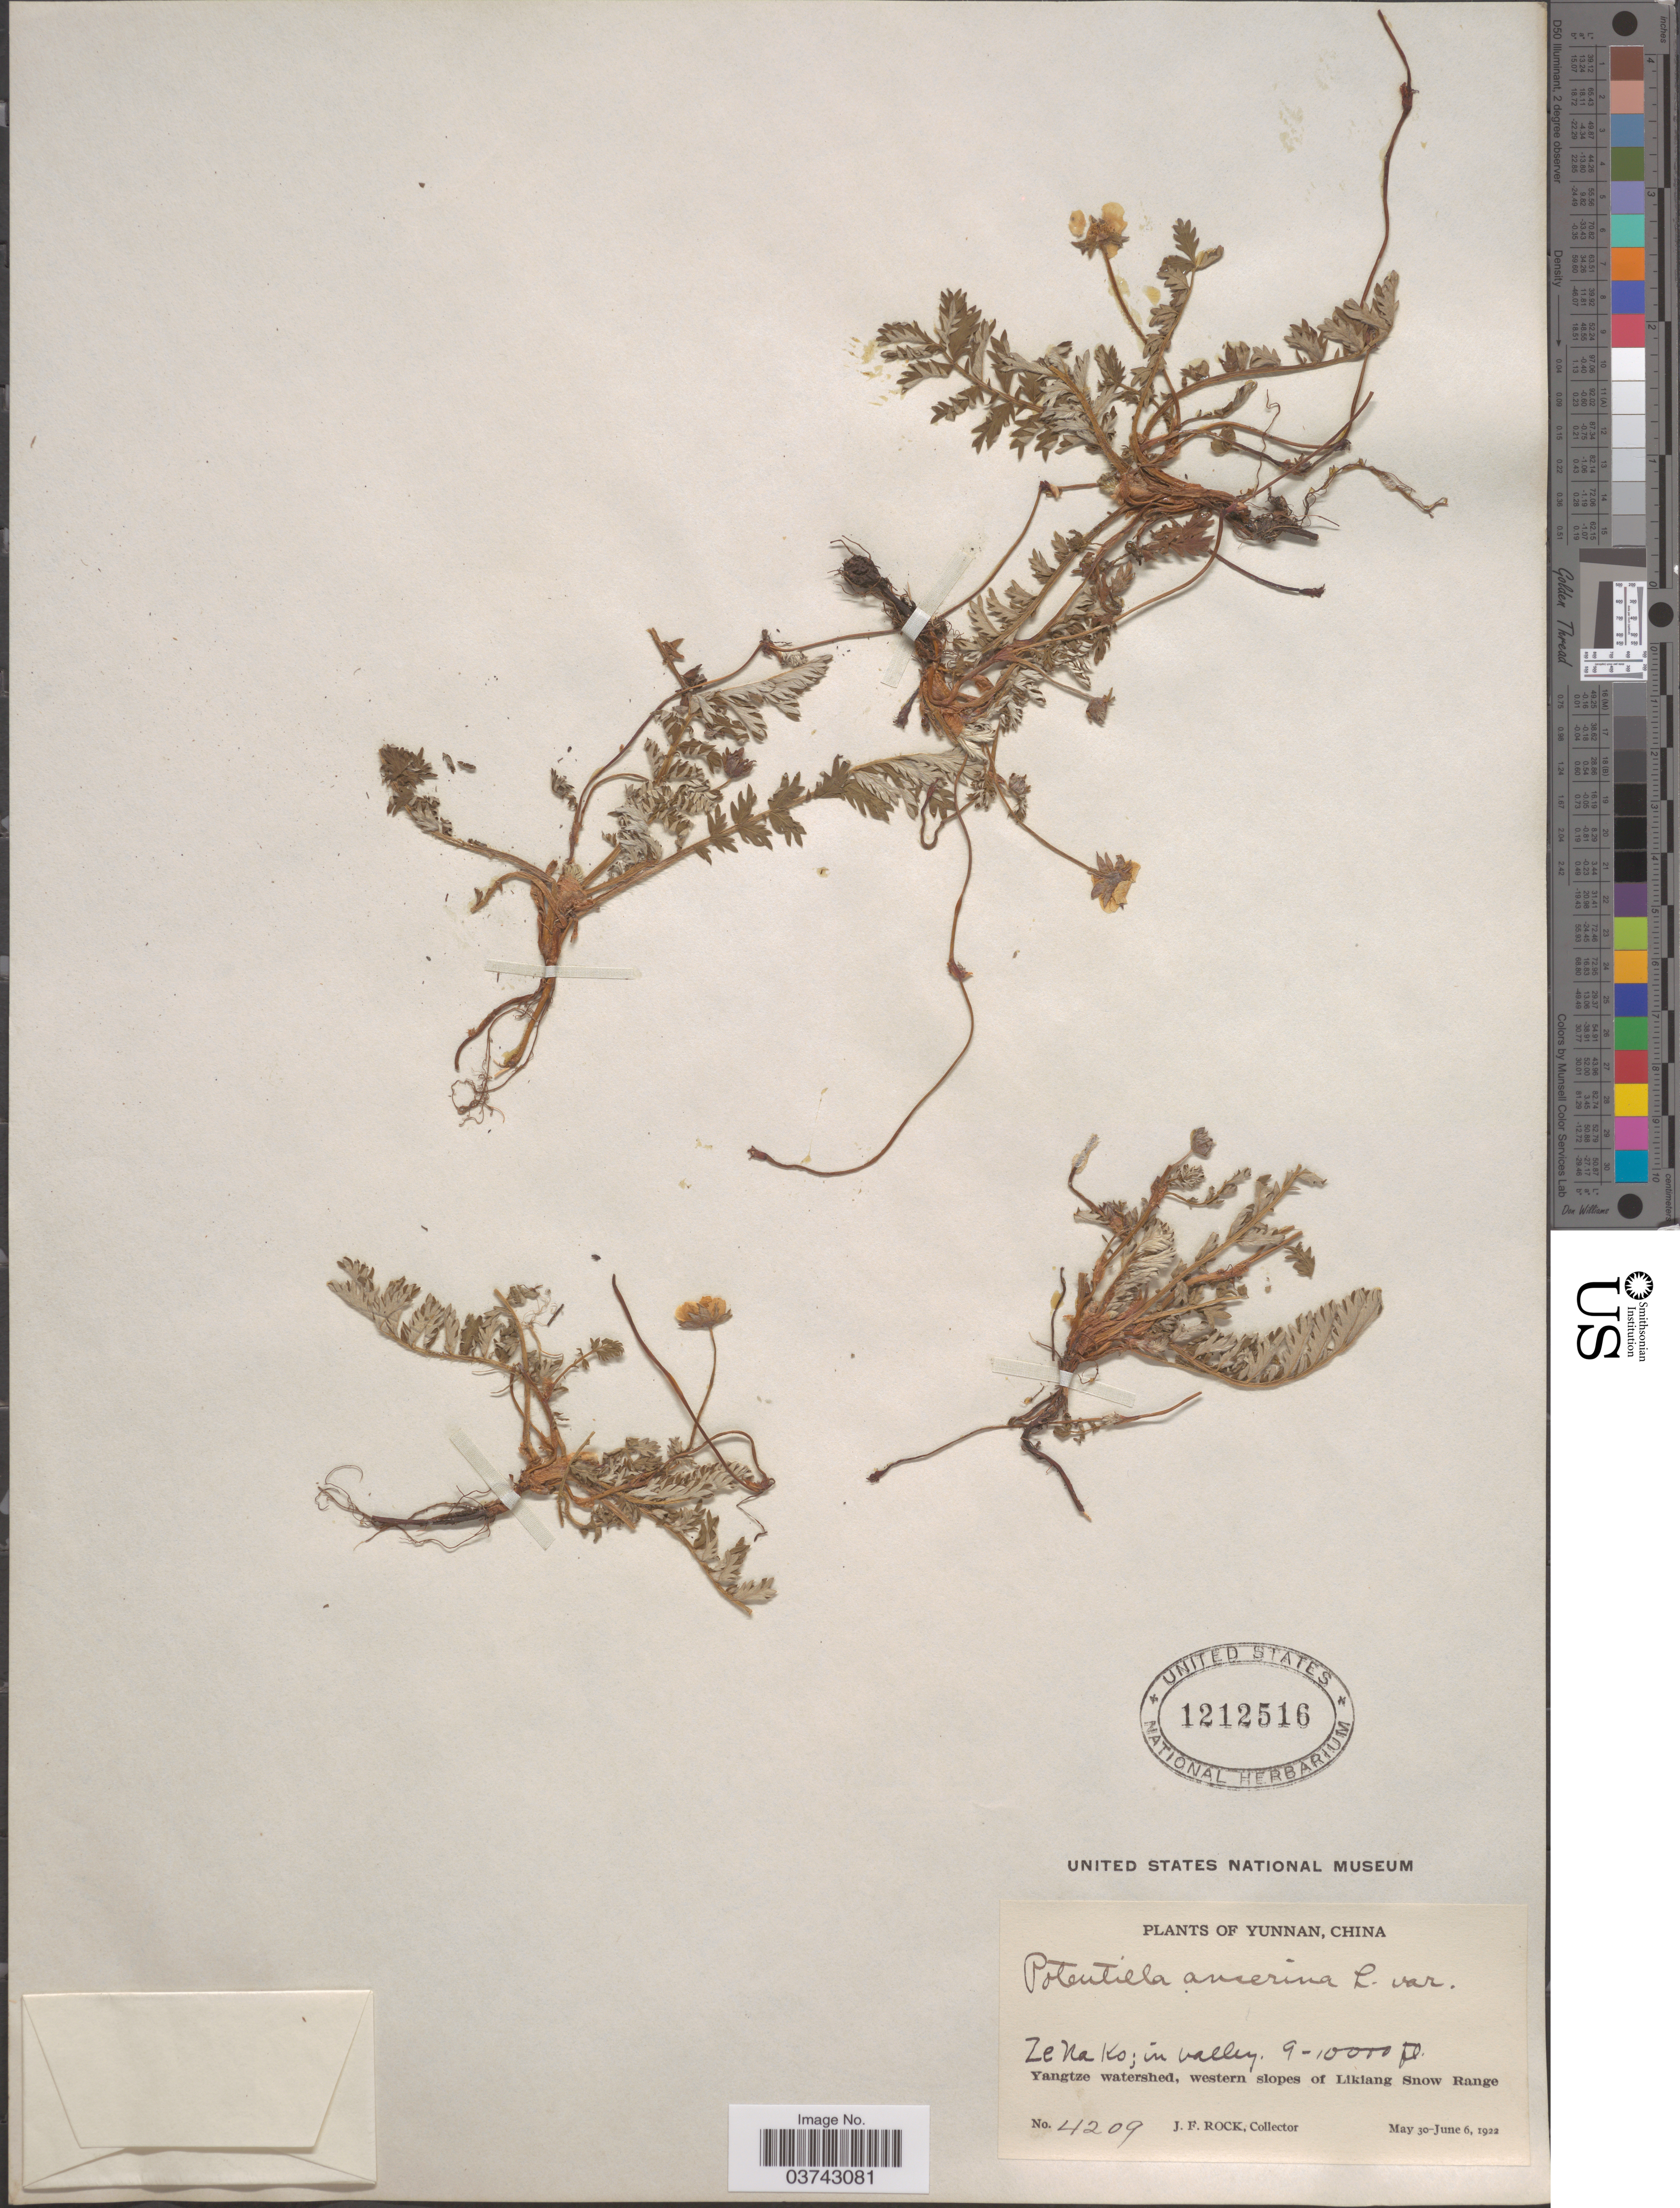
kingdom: Plantae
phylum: Tracheophyta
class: Magnoliopsida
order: Rosales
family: Rosaceae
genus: Argentina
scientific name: Argentina anserina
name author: (L.) Rydb.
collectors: J. Rock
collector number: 4209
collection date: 1922-05-30/1922-06-06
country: China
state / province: Yunnan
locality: Ze Na Ko; in valley. Yangtze watershed, western slopes of Likiang Snow Range.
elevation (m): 2743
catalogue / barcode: US 1212516